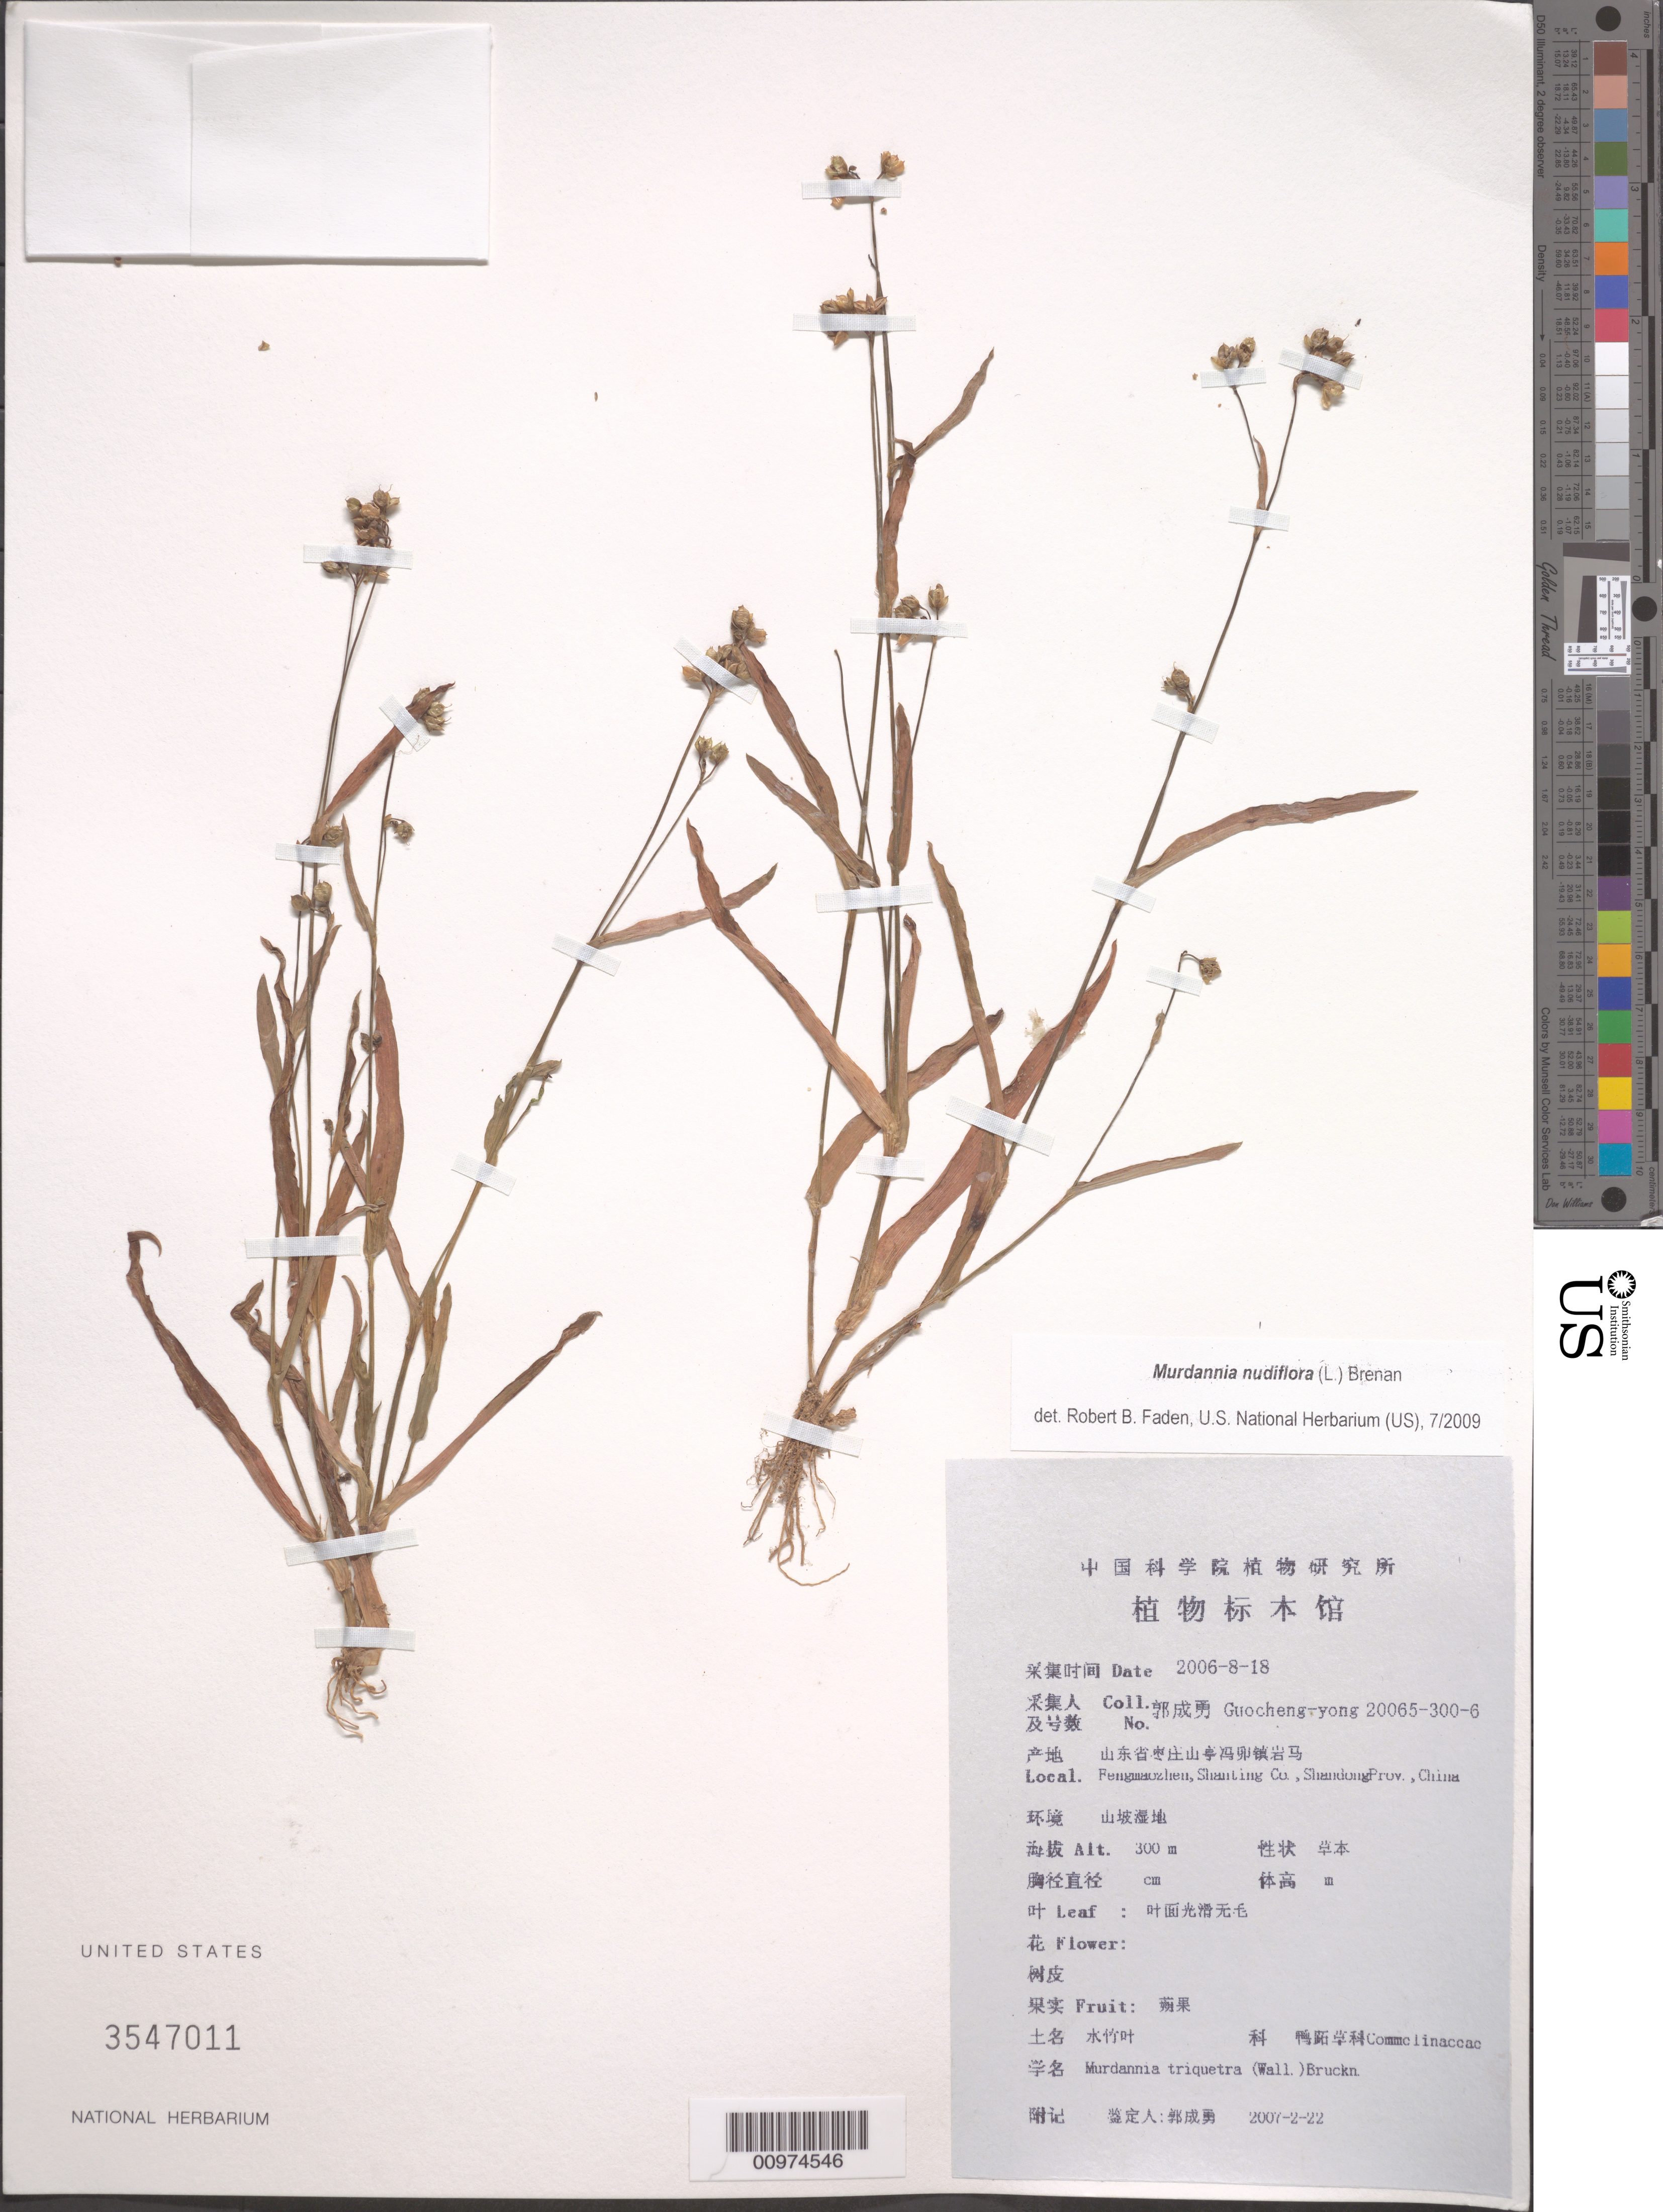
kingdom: Plantae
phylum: Tracheophyta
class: Liliopsida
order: Commelinales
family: Commelinaceae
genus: Murdannia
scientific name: Murdannia nudiflora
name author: (L.) Brenan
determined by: Faden, Robert B., (US), Smithsonian Institution - National Museum of Natural History (UNITED STATES)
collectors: Guo cheng-yong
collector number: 20065-300-6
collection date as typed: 18 Aug 2006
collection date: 2006-08-18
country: China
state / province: Shandong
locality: Fengmaozhen, Shanting Co,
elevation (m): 300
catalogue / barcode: US 3547011